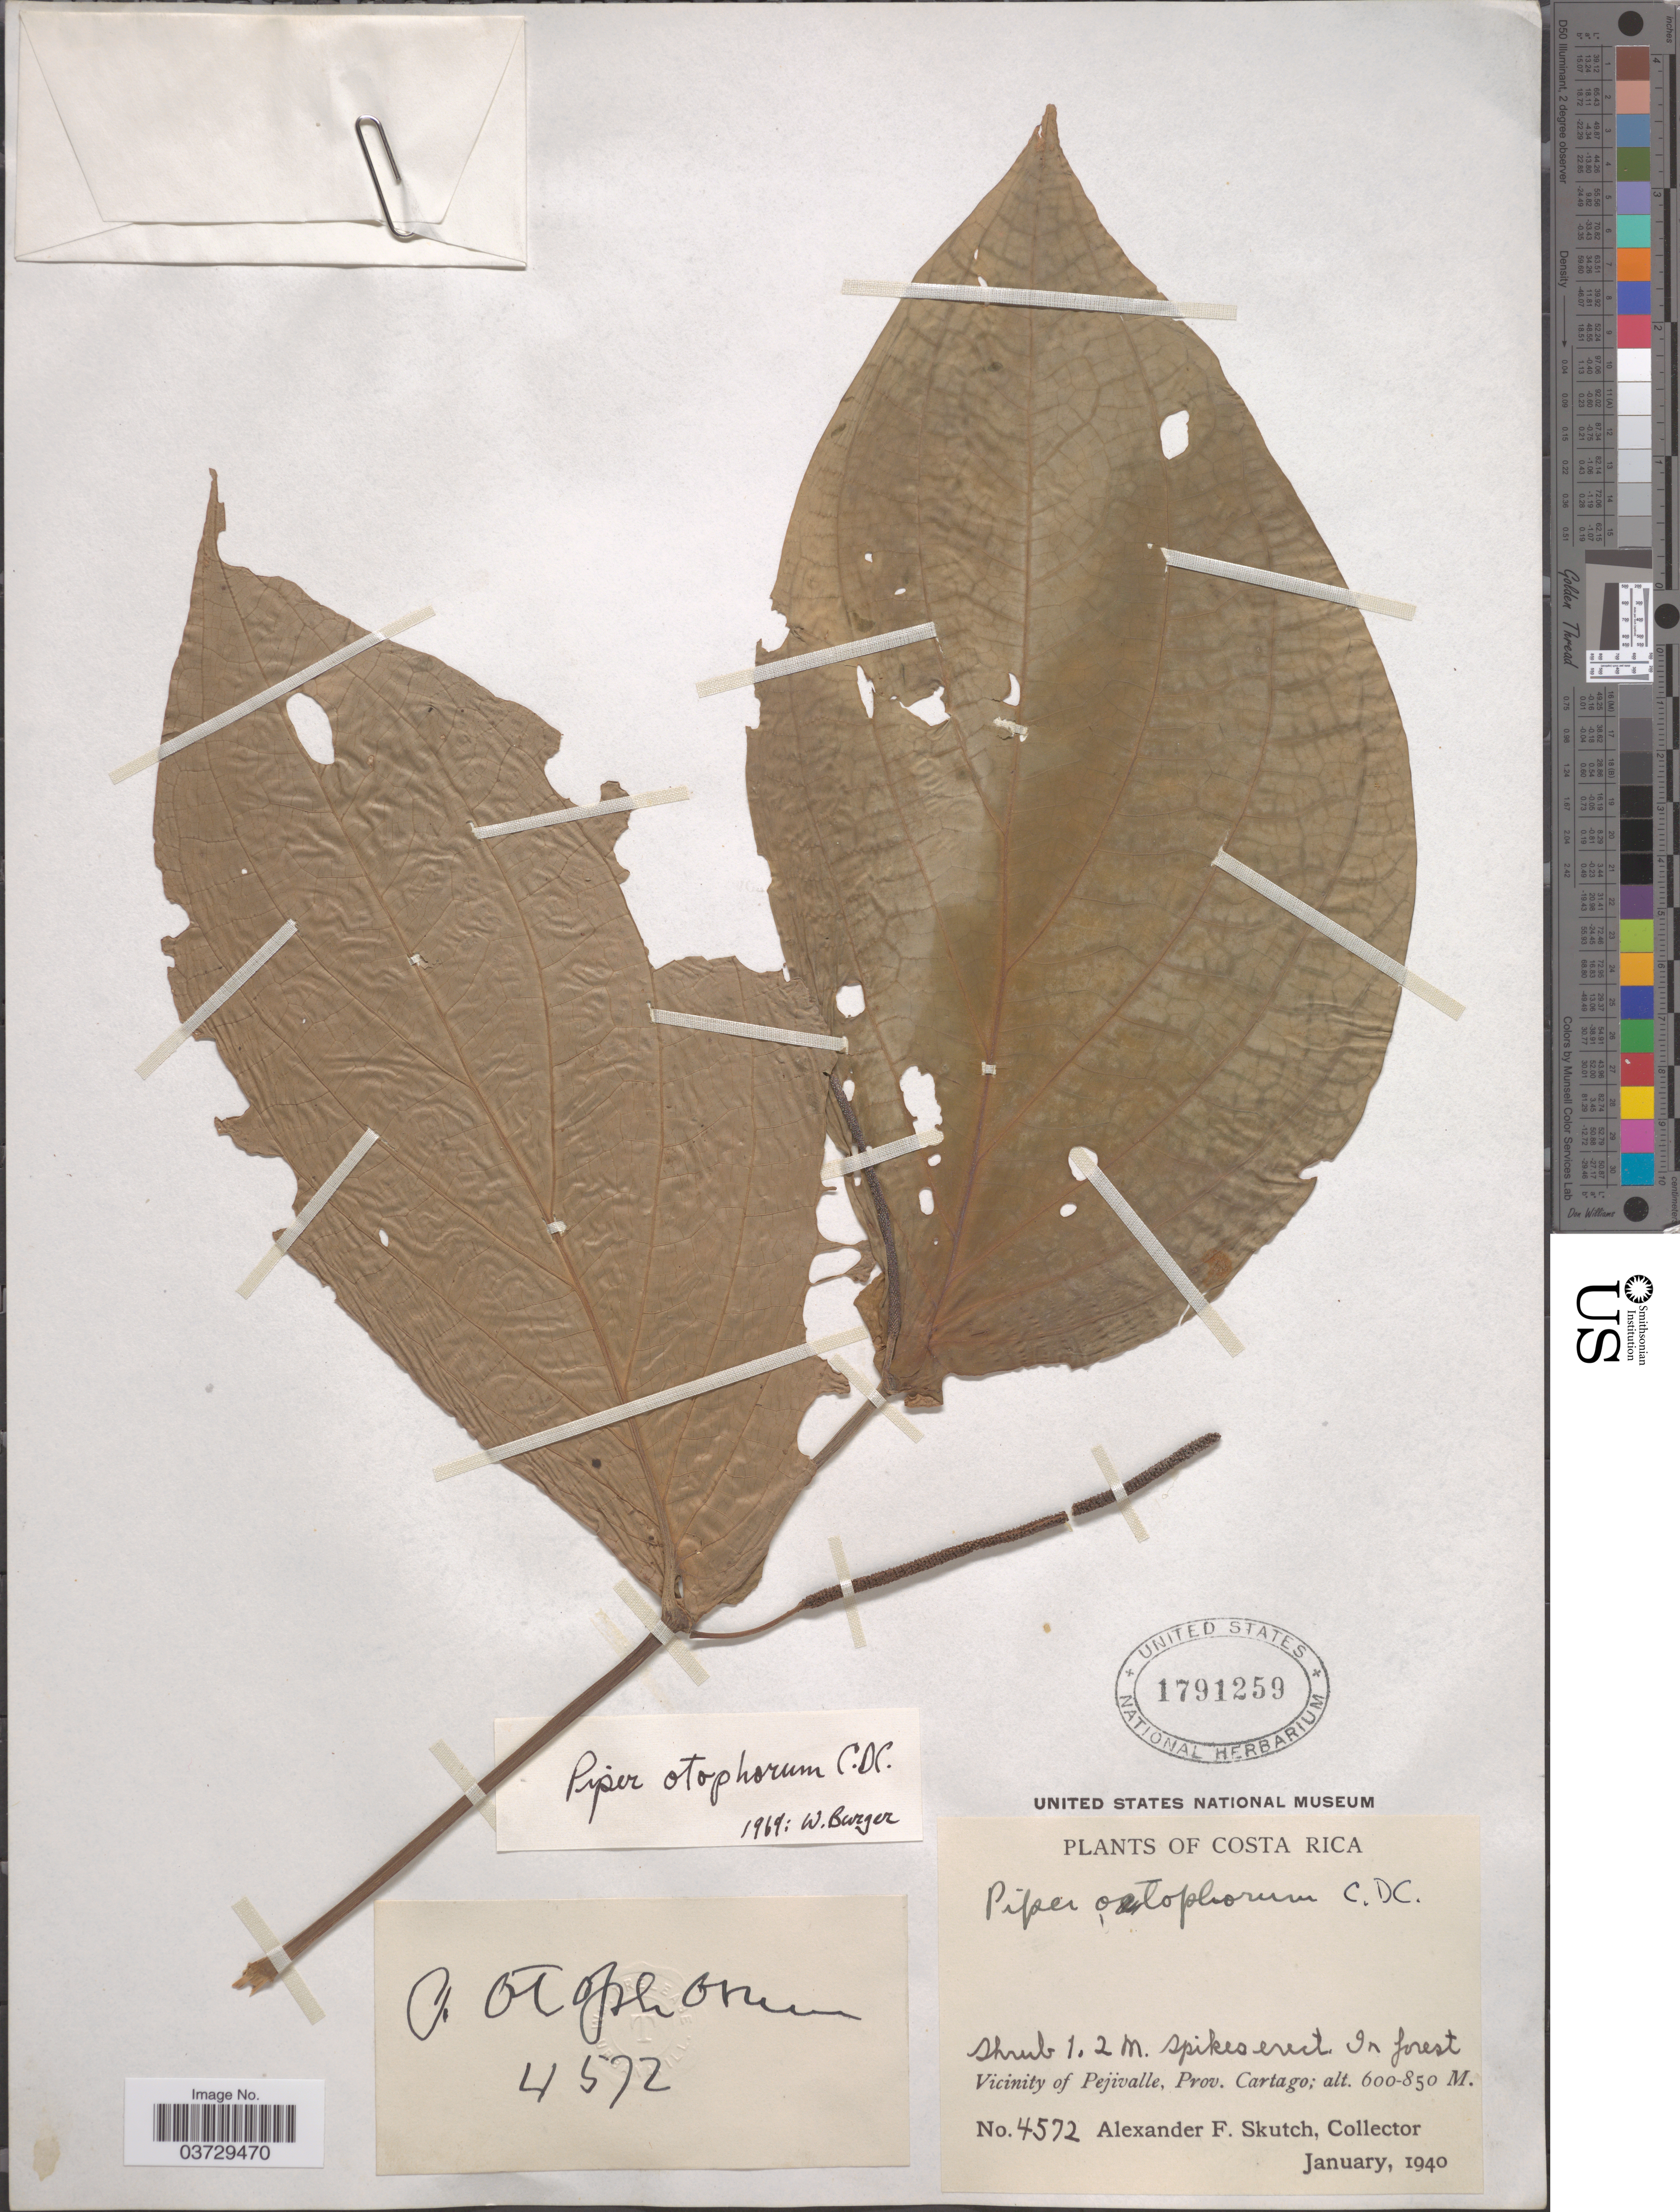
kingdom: Plantae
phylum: Tracheophyta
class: Magnoliopsida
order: Piperales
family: Piperaceae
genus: Piper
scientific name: Piper otophorum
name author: C. DC.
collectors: A. F. Skutch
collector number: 4572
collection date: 1940-01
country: Costa Rica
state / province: Cartago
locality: Vicinity of Pejivalle.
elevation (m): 600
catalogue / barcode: US 1791259